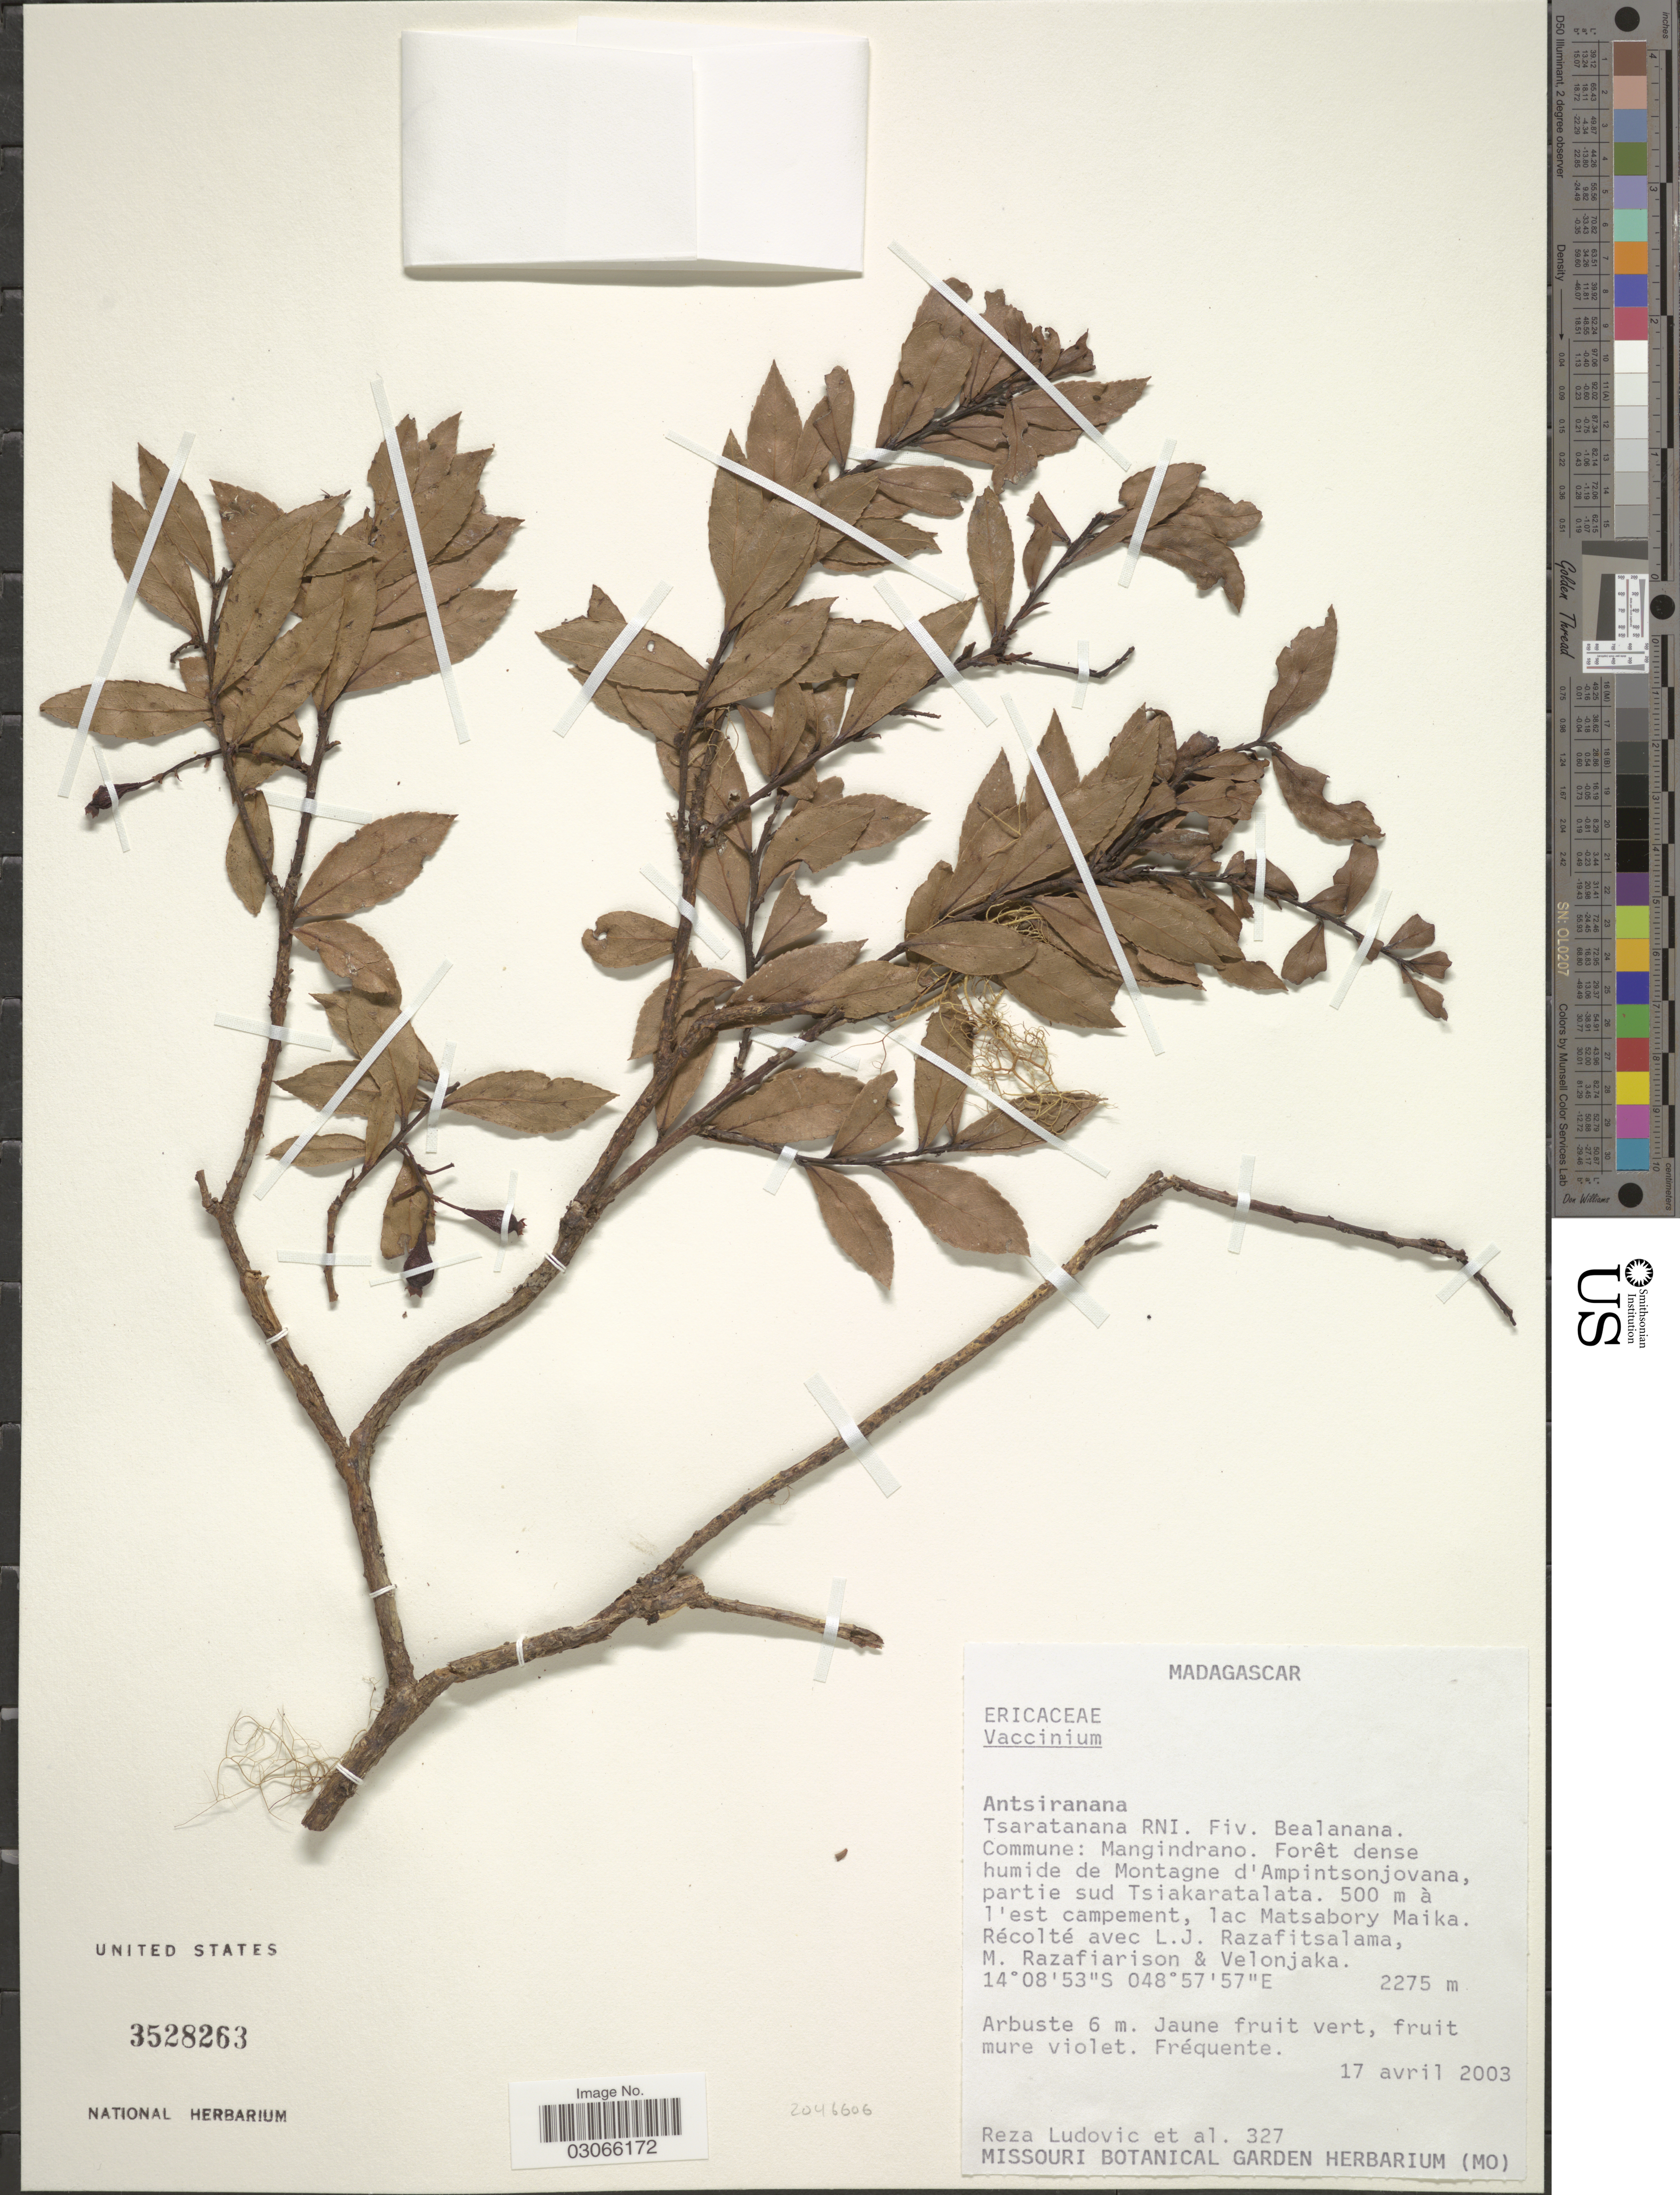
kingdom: Plantae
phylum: Tracheophyta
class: Magnoliopsida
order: Ericales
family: Ericaceae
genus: Vaccinium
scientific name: Vaccinium sp.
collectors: R. Ludovic, L. J. Razafitsalama, M. Razafiarison & Velonjaka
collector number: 327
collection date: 2003-04-17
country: Madagascar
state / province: Sofia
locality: Tsaratanana RNI. Fiv. Bealanana. Commune: Mangindrano. Forêt dense humide de Montagne d'Ampintsonjovana, partie sud Tsiakaratalata. 500 m à l'est campement, lac Matsabory Maika.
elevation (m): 2275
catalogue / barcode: US 3528263